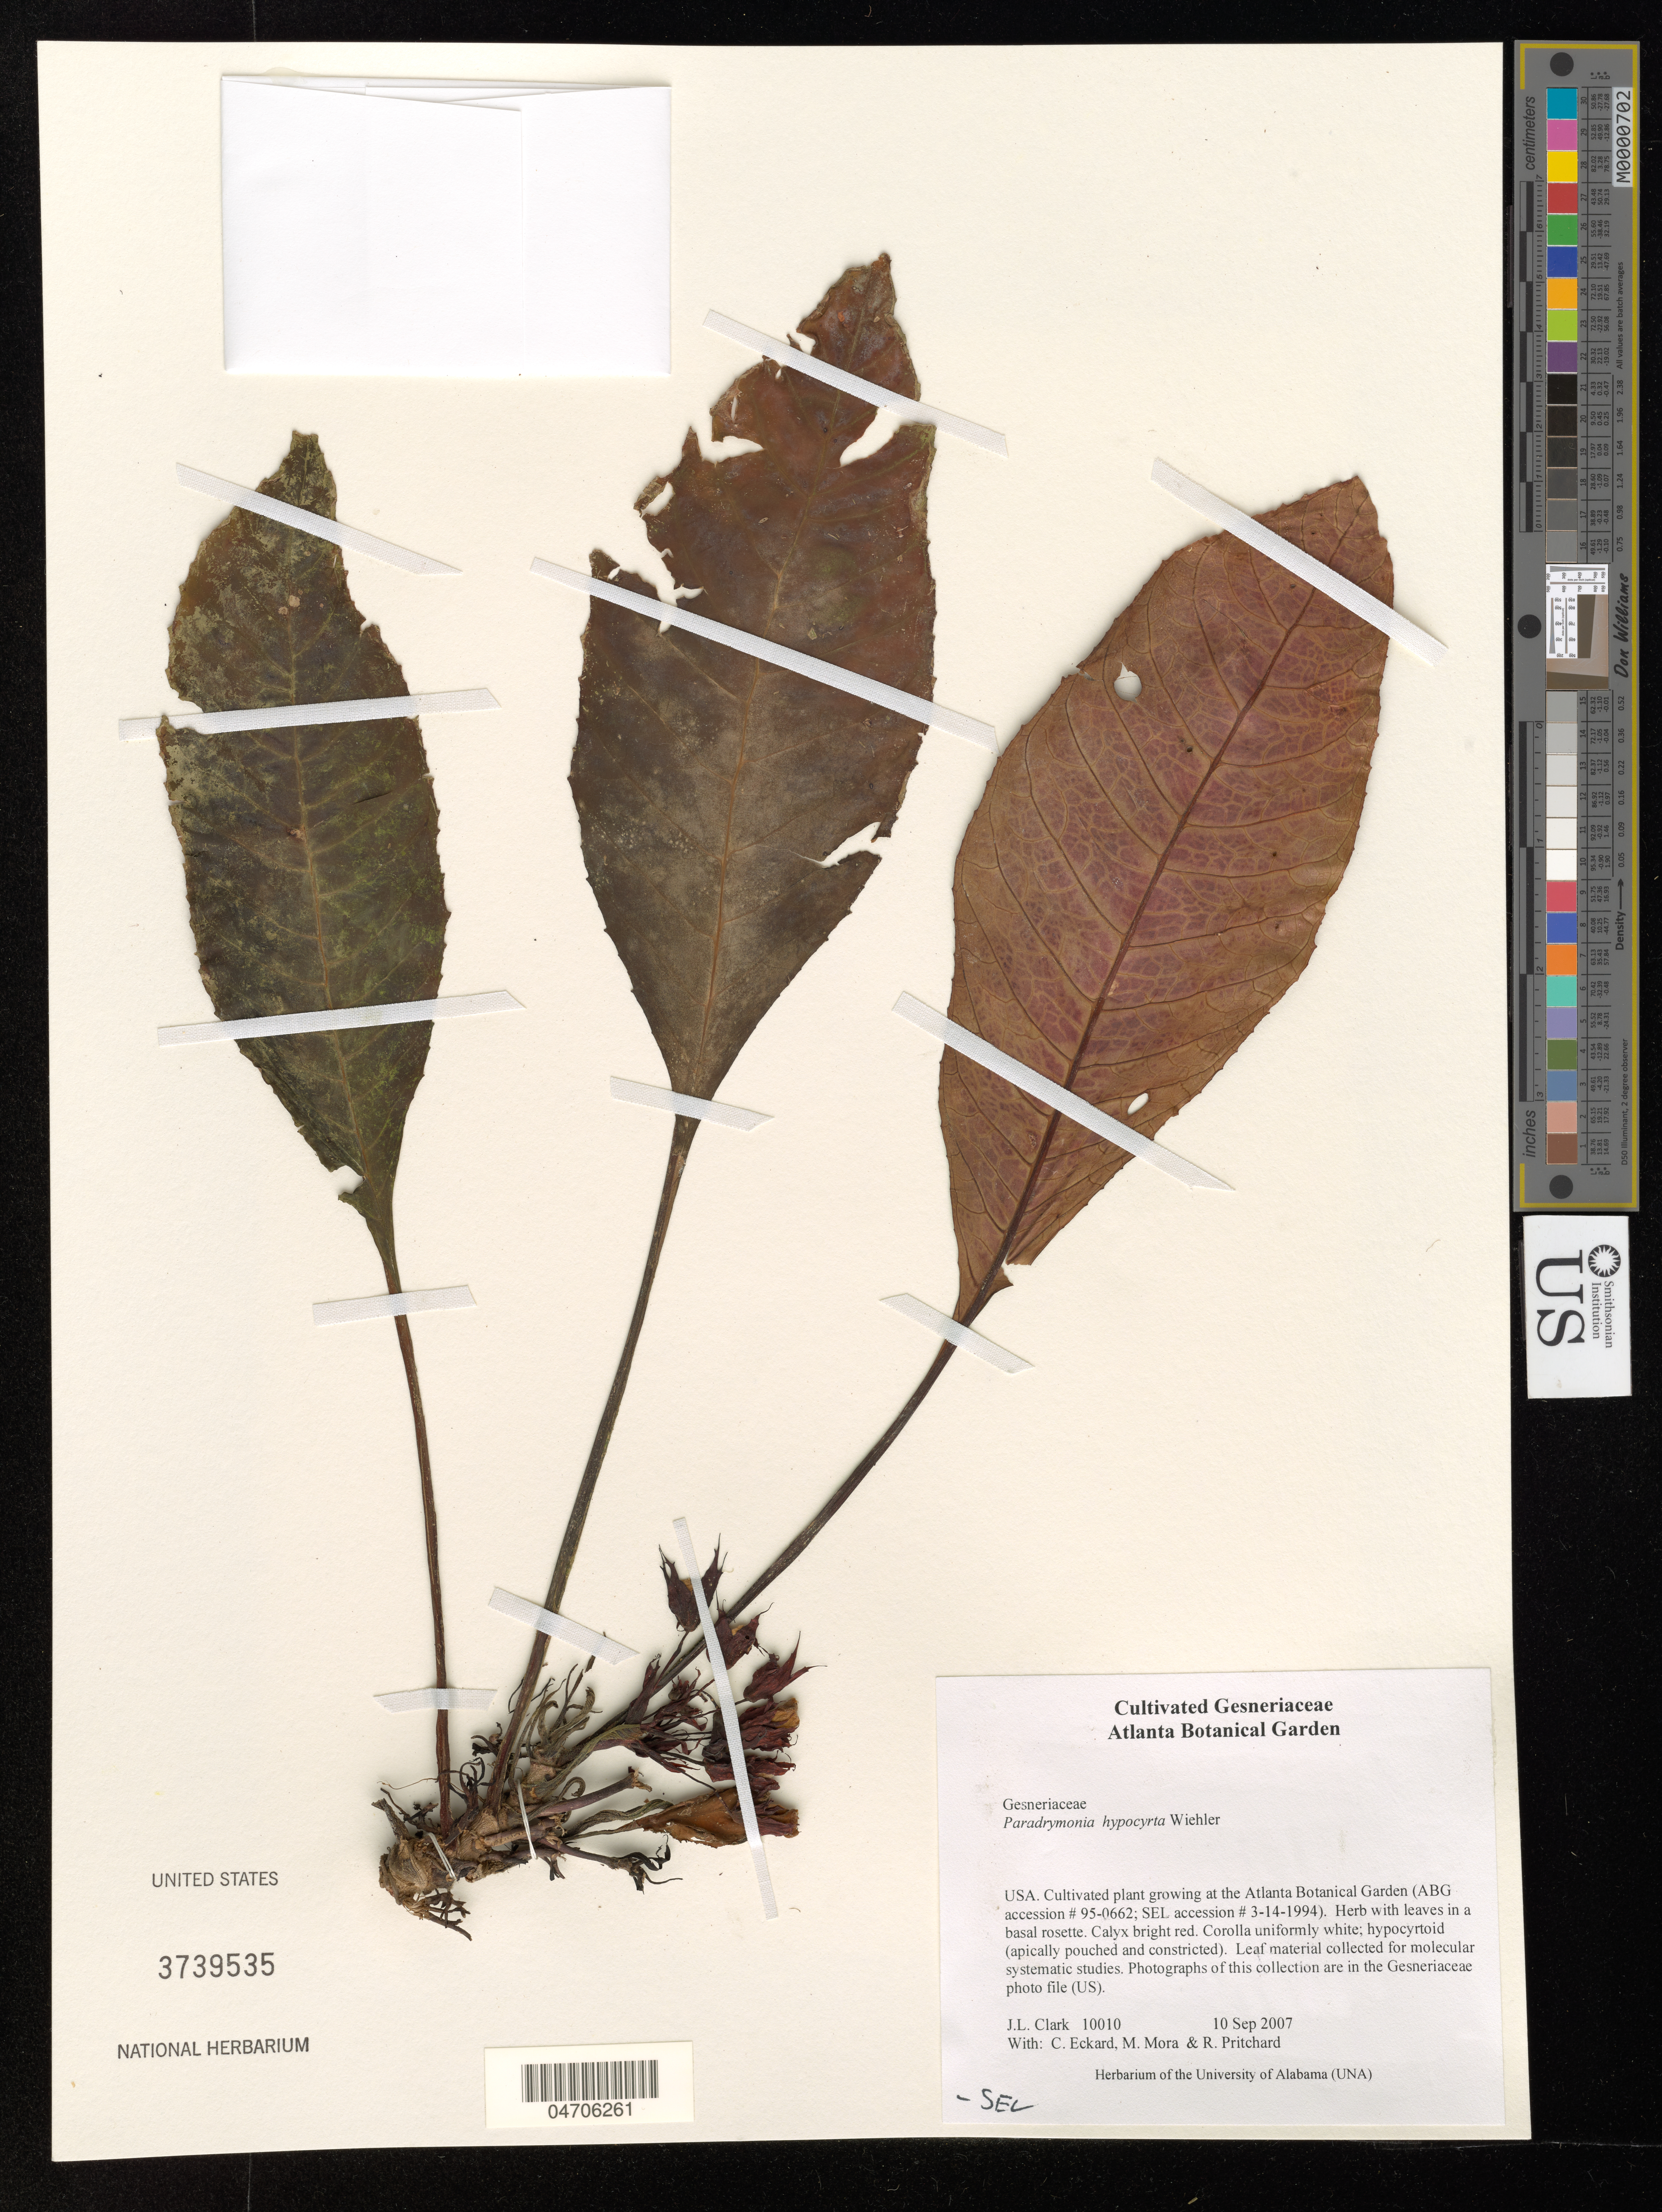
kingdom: Plantae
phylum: Tracheophyta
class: Magnoliopsida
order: Lamiales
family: Gesneriaceae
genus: Paradrymonia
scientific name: Paradrymonia hypocyrta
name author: Wiehler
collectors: J. L. Clark, C. Eckard, M. Mora & R. Pritchard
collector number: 10010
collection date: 2007-09-10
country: United States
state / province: Georgia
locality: At the Atlanta Botanical Garden (ABG accession # 95-0662; SEL accession # 3-14-1994).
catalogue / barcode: US 3739535